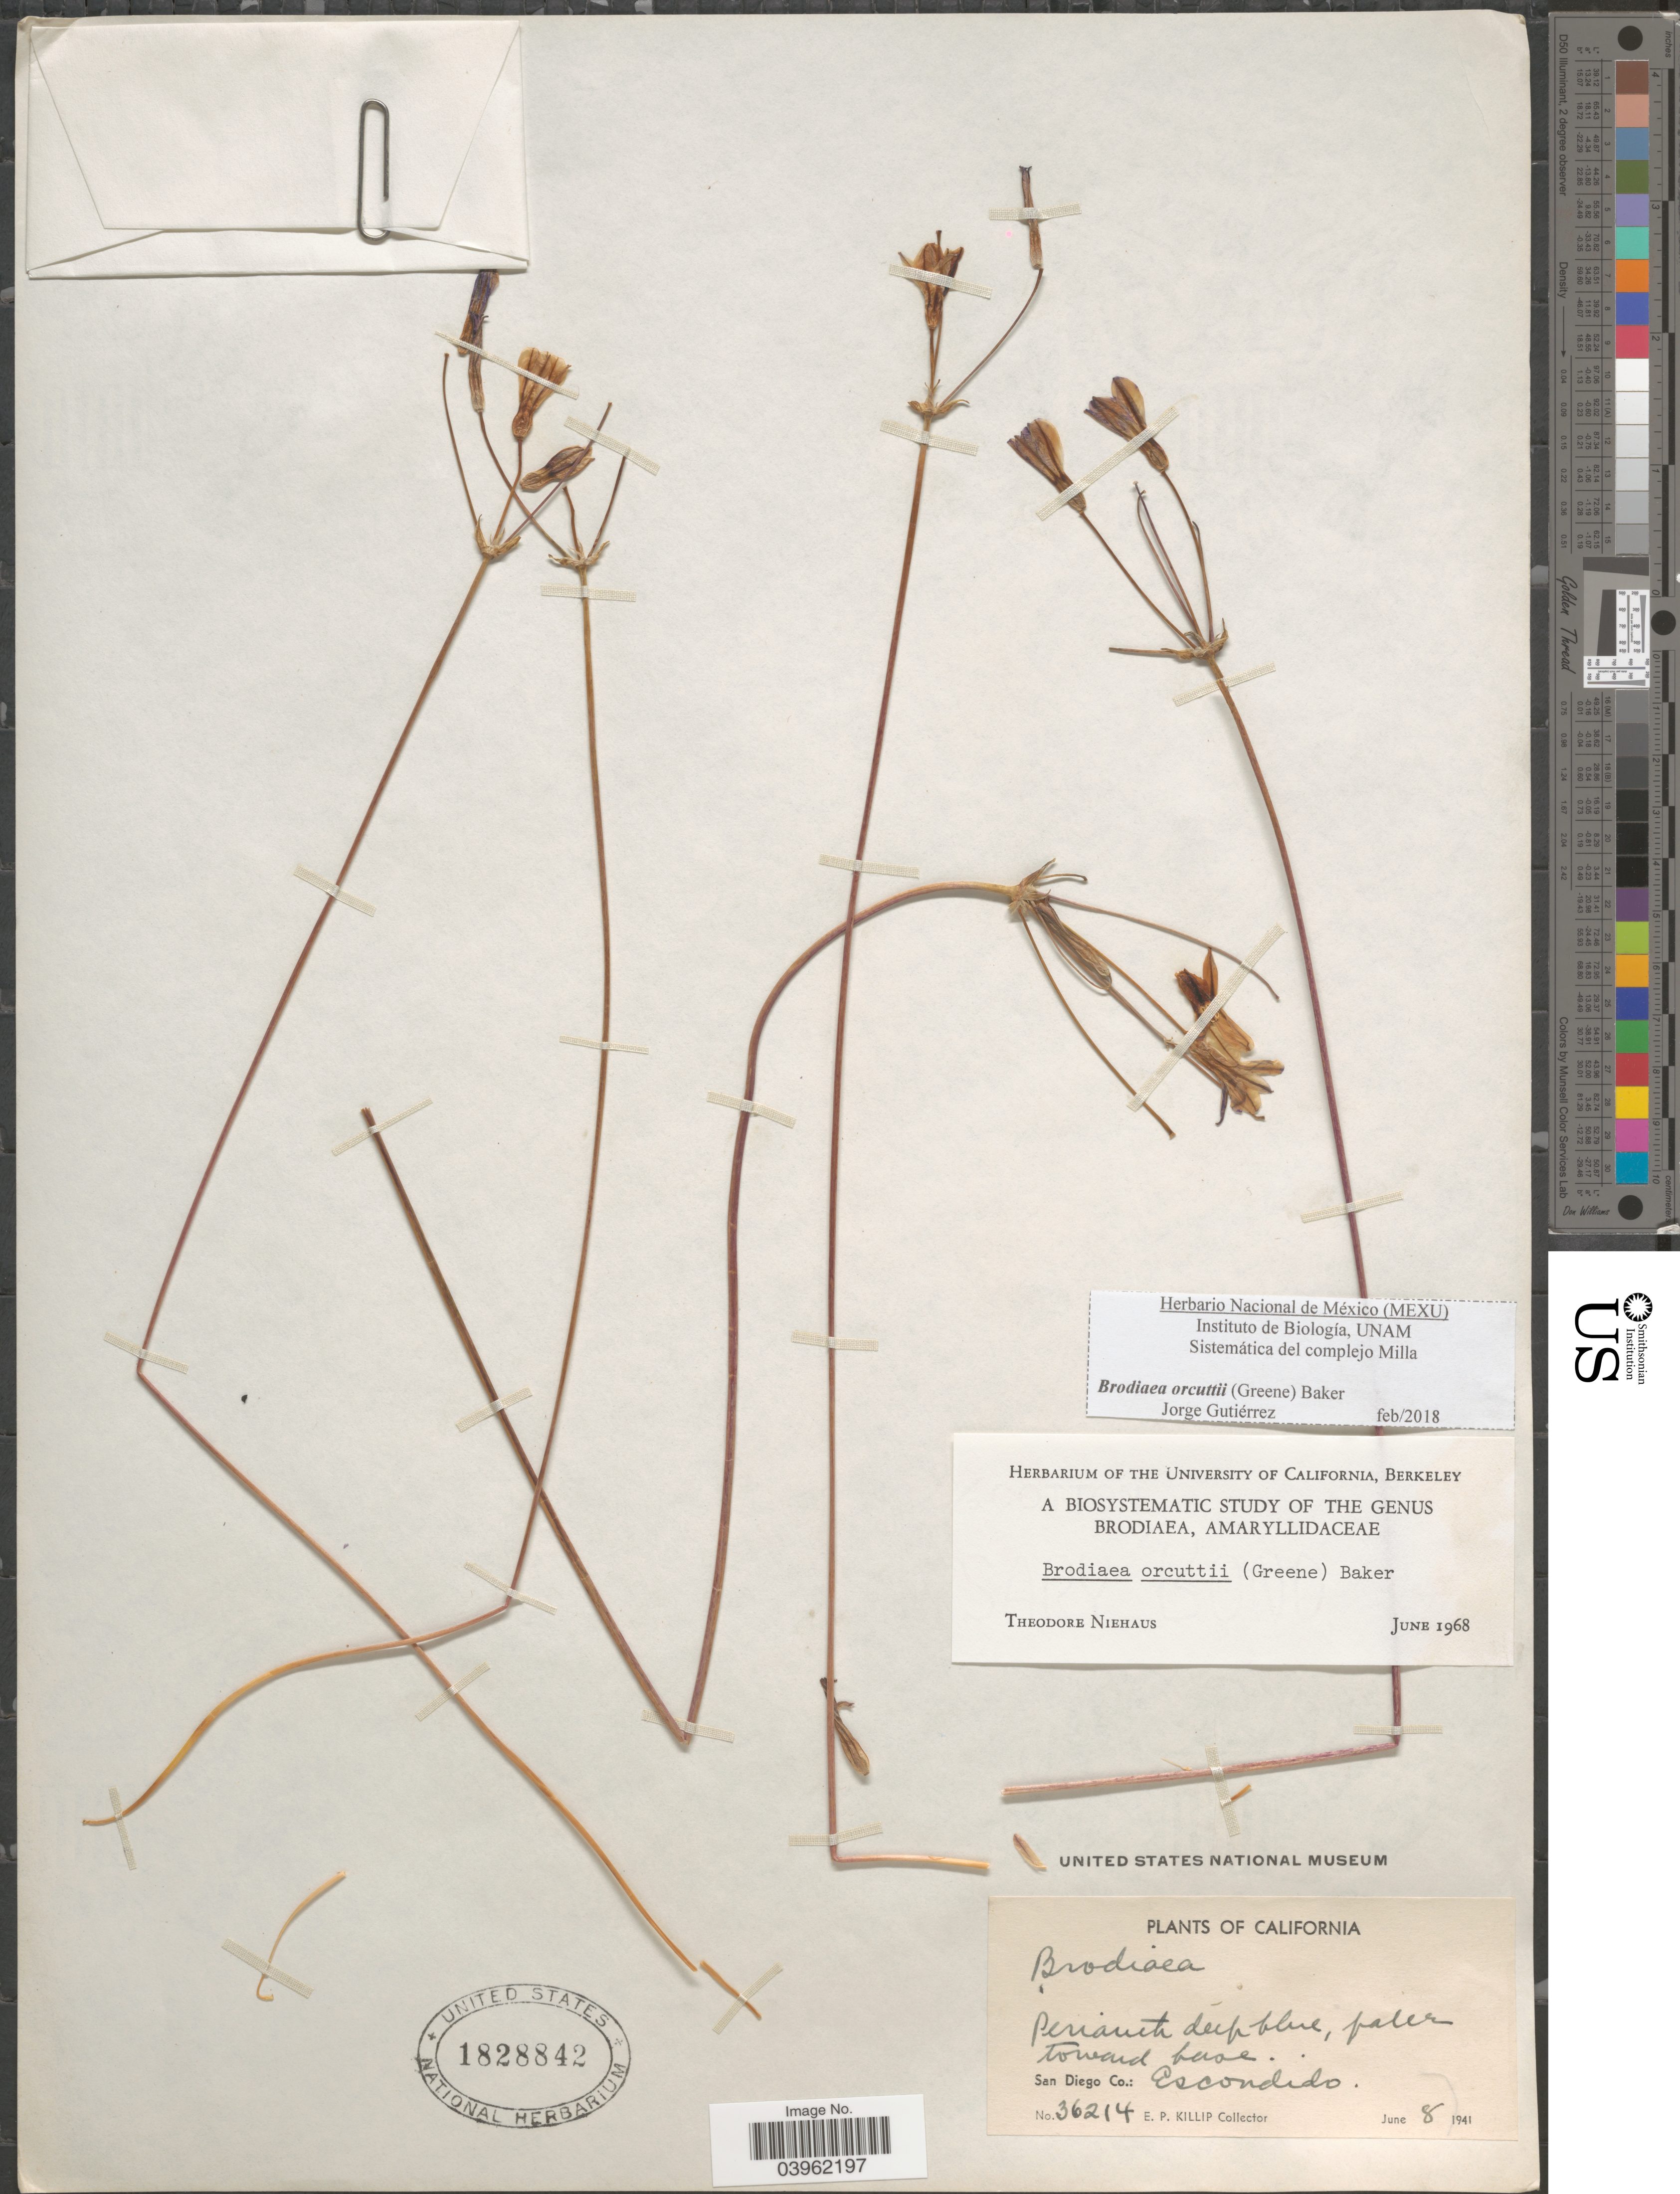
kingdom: Plantae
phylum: Tracheophyta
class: Liliopsida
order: Asparagales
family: Asparagaceae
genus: Brodiaea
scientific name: Brodiaea orcuttii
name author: (Greene) Baker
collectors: E. P. Killip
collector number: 36214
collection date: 1941-06-08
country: United States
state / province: California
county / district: San Diego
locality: San Diego Co.: Escondido.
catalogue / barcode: US 1828842